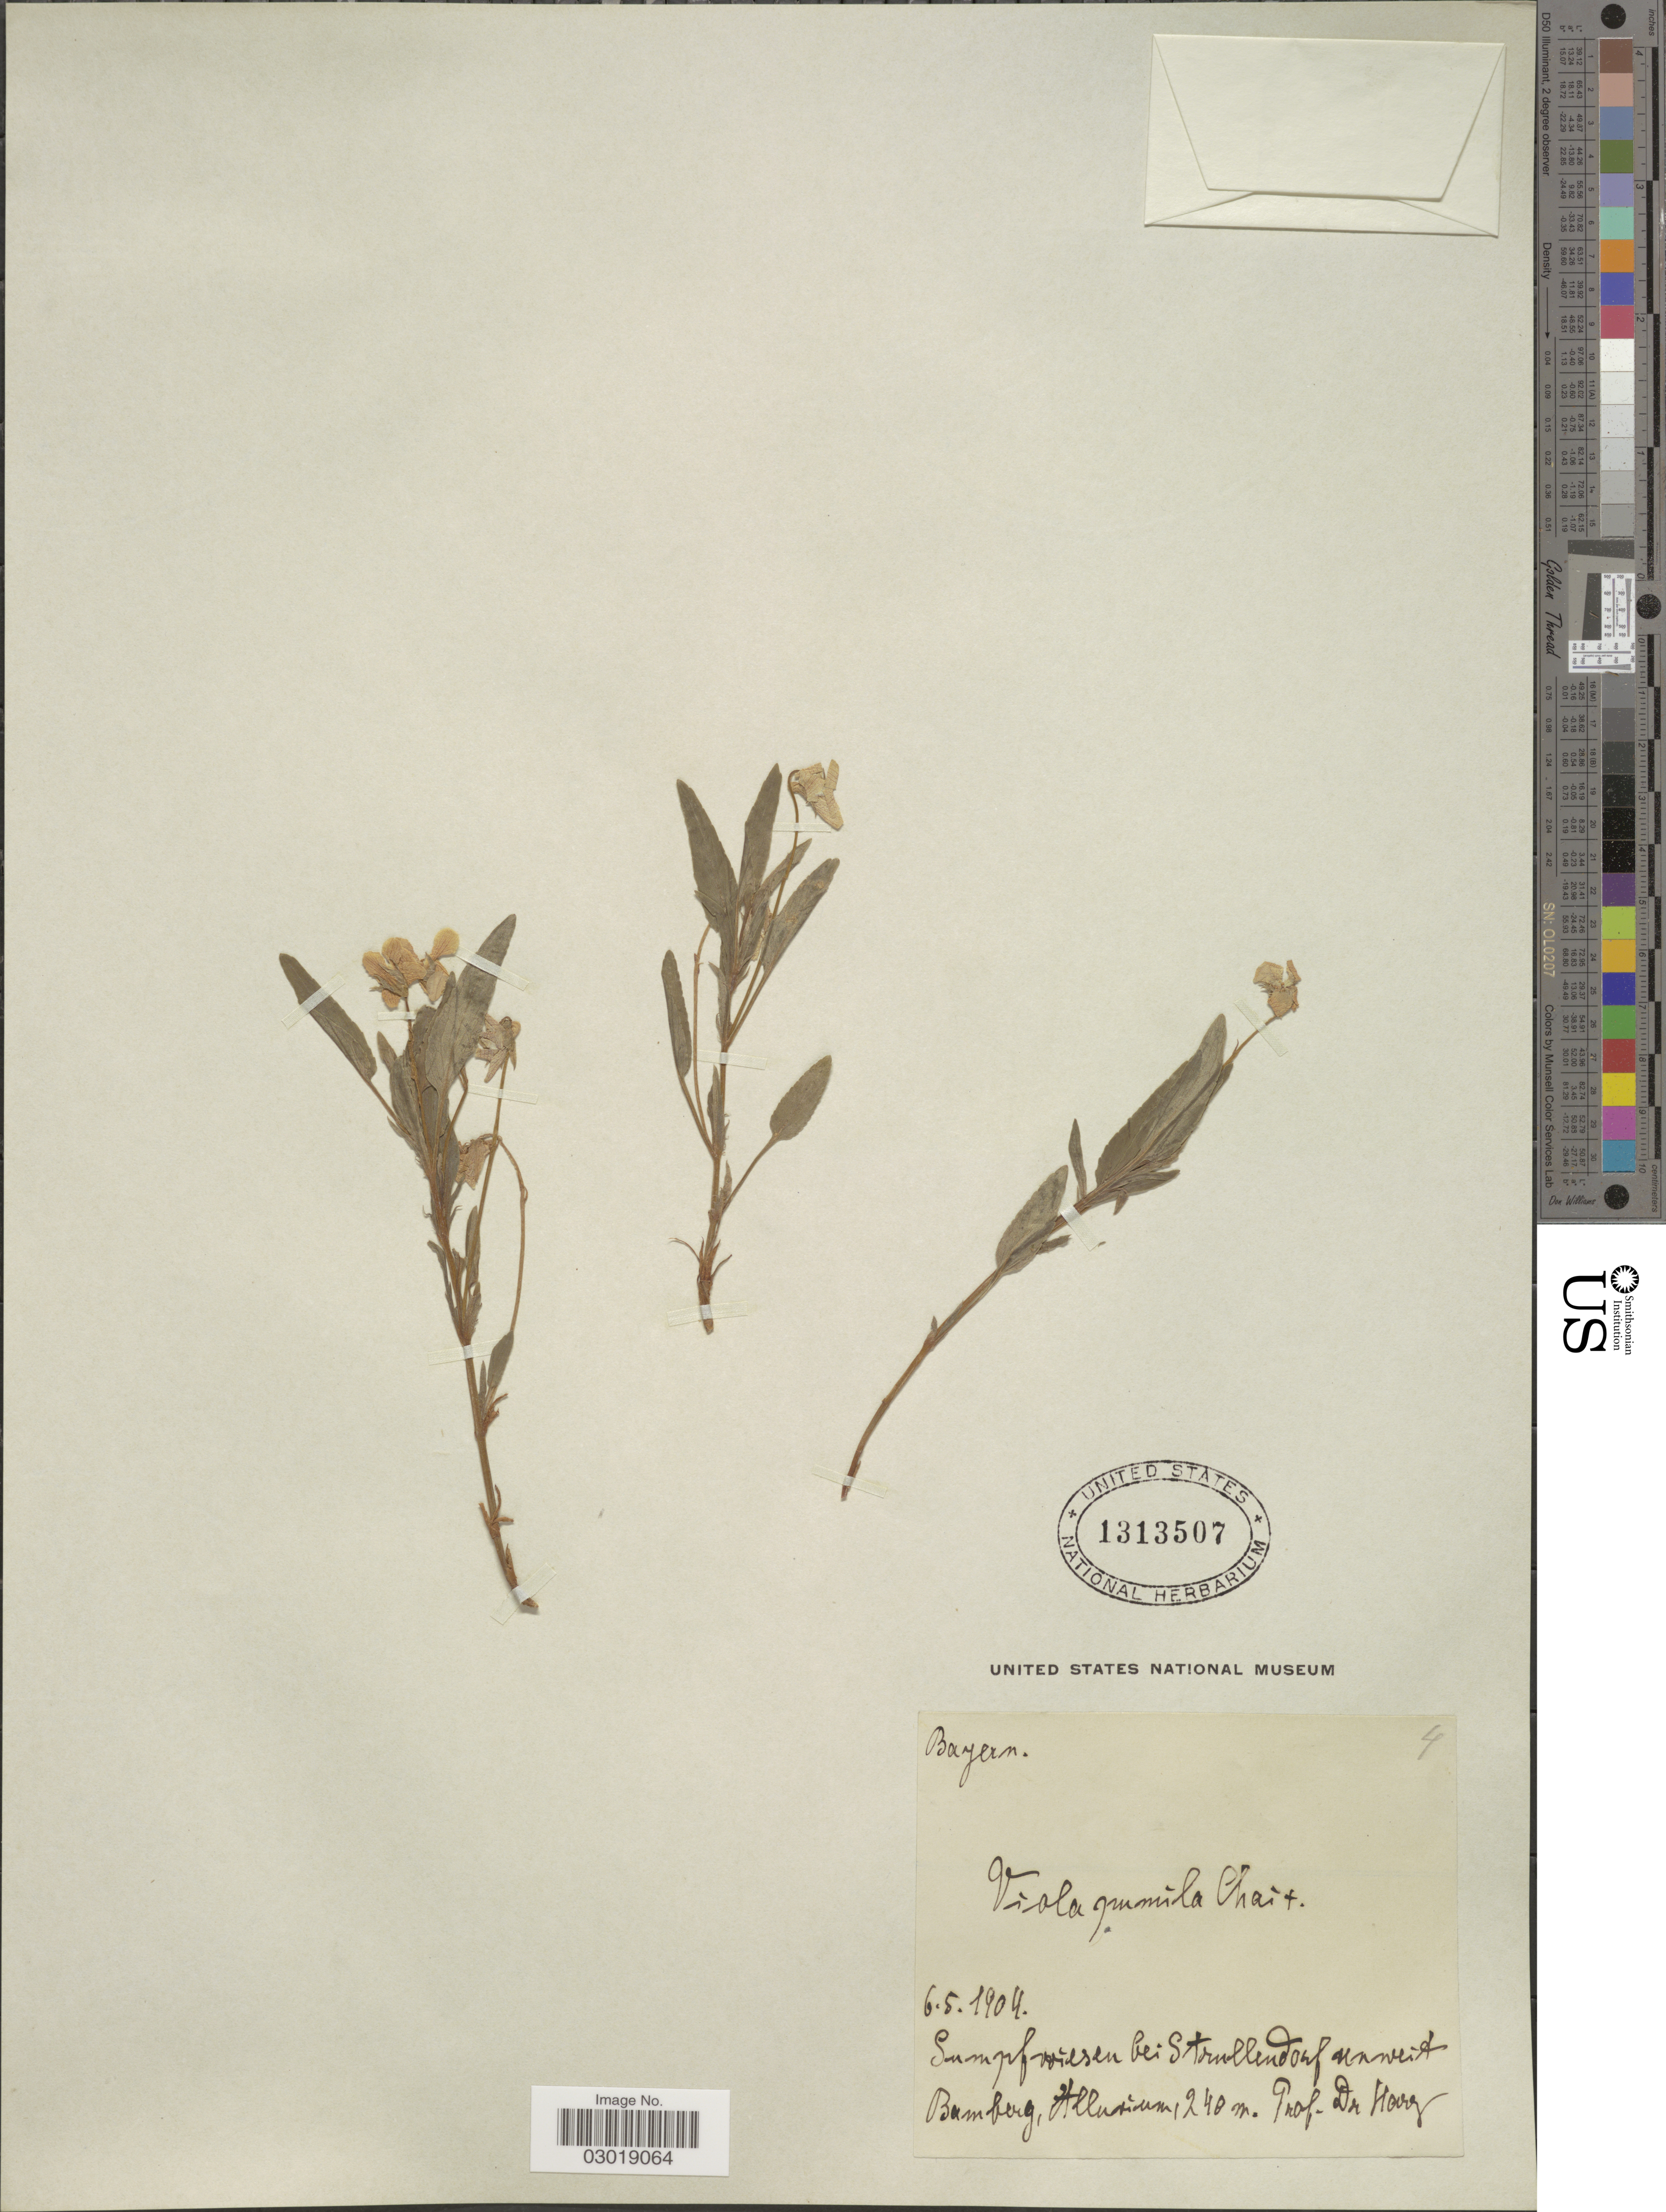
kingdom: Plantae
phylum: Tracheophyta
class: Magnoliopsida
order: Malpighiales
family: Violaceae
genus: Viola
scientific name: Viola pumila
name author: Chaix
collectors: -. Harz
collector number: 4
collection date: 1904-05-06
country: Germany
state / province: Bayern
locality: Sumpfwiesen bei Strullendorf unweit Bamberg.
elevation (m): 240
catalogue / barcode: US 1313507